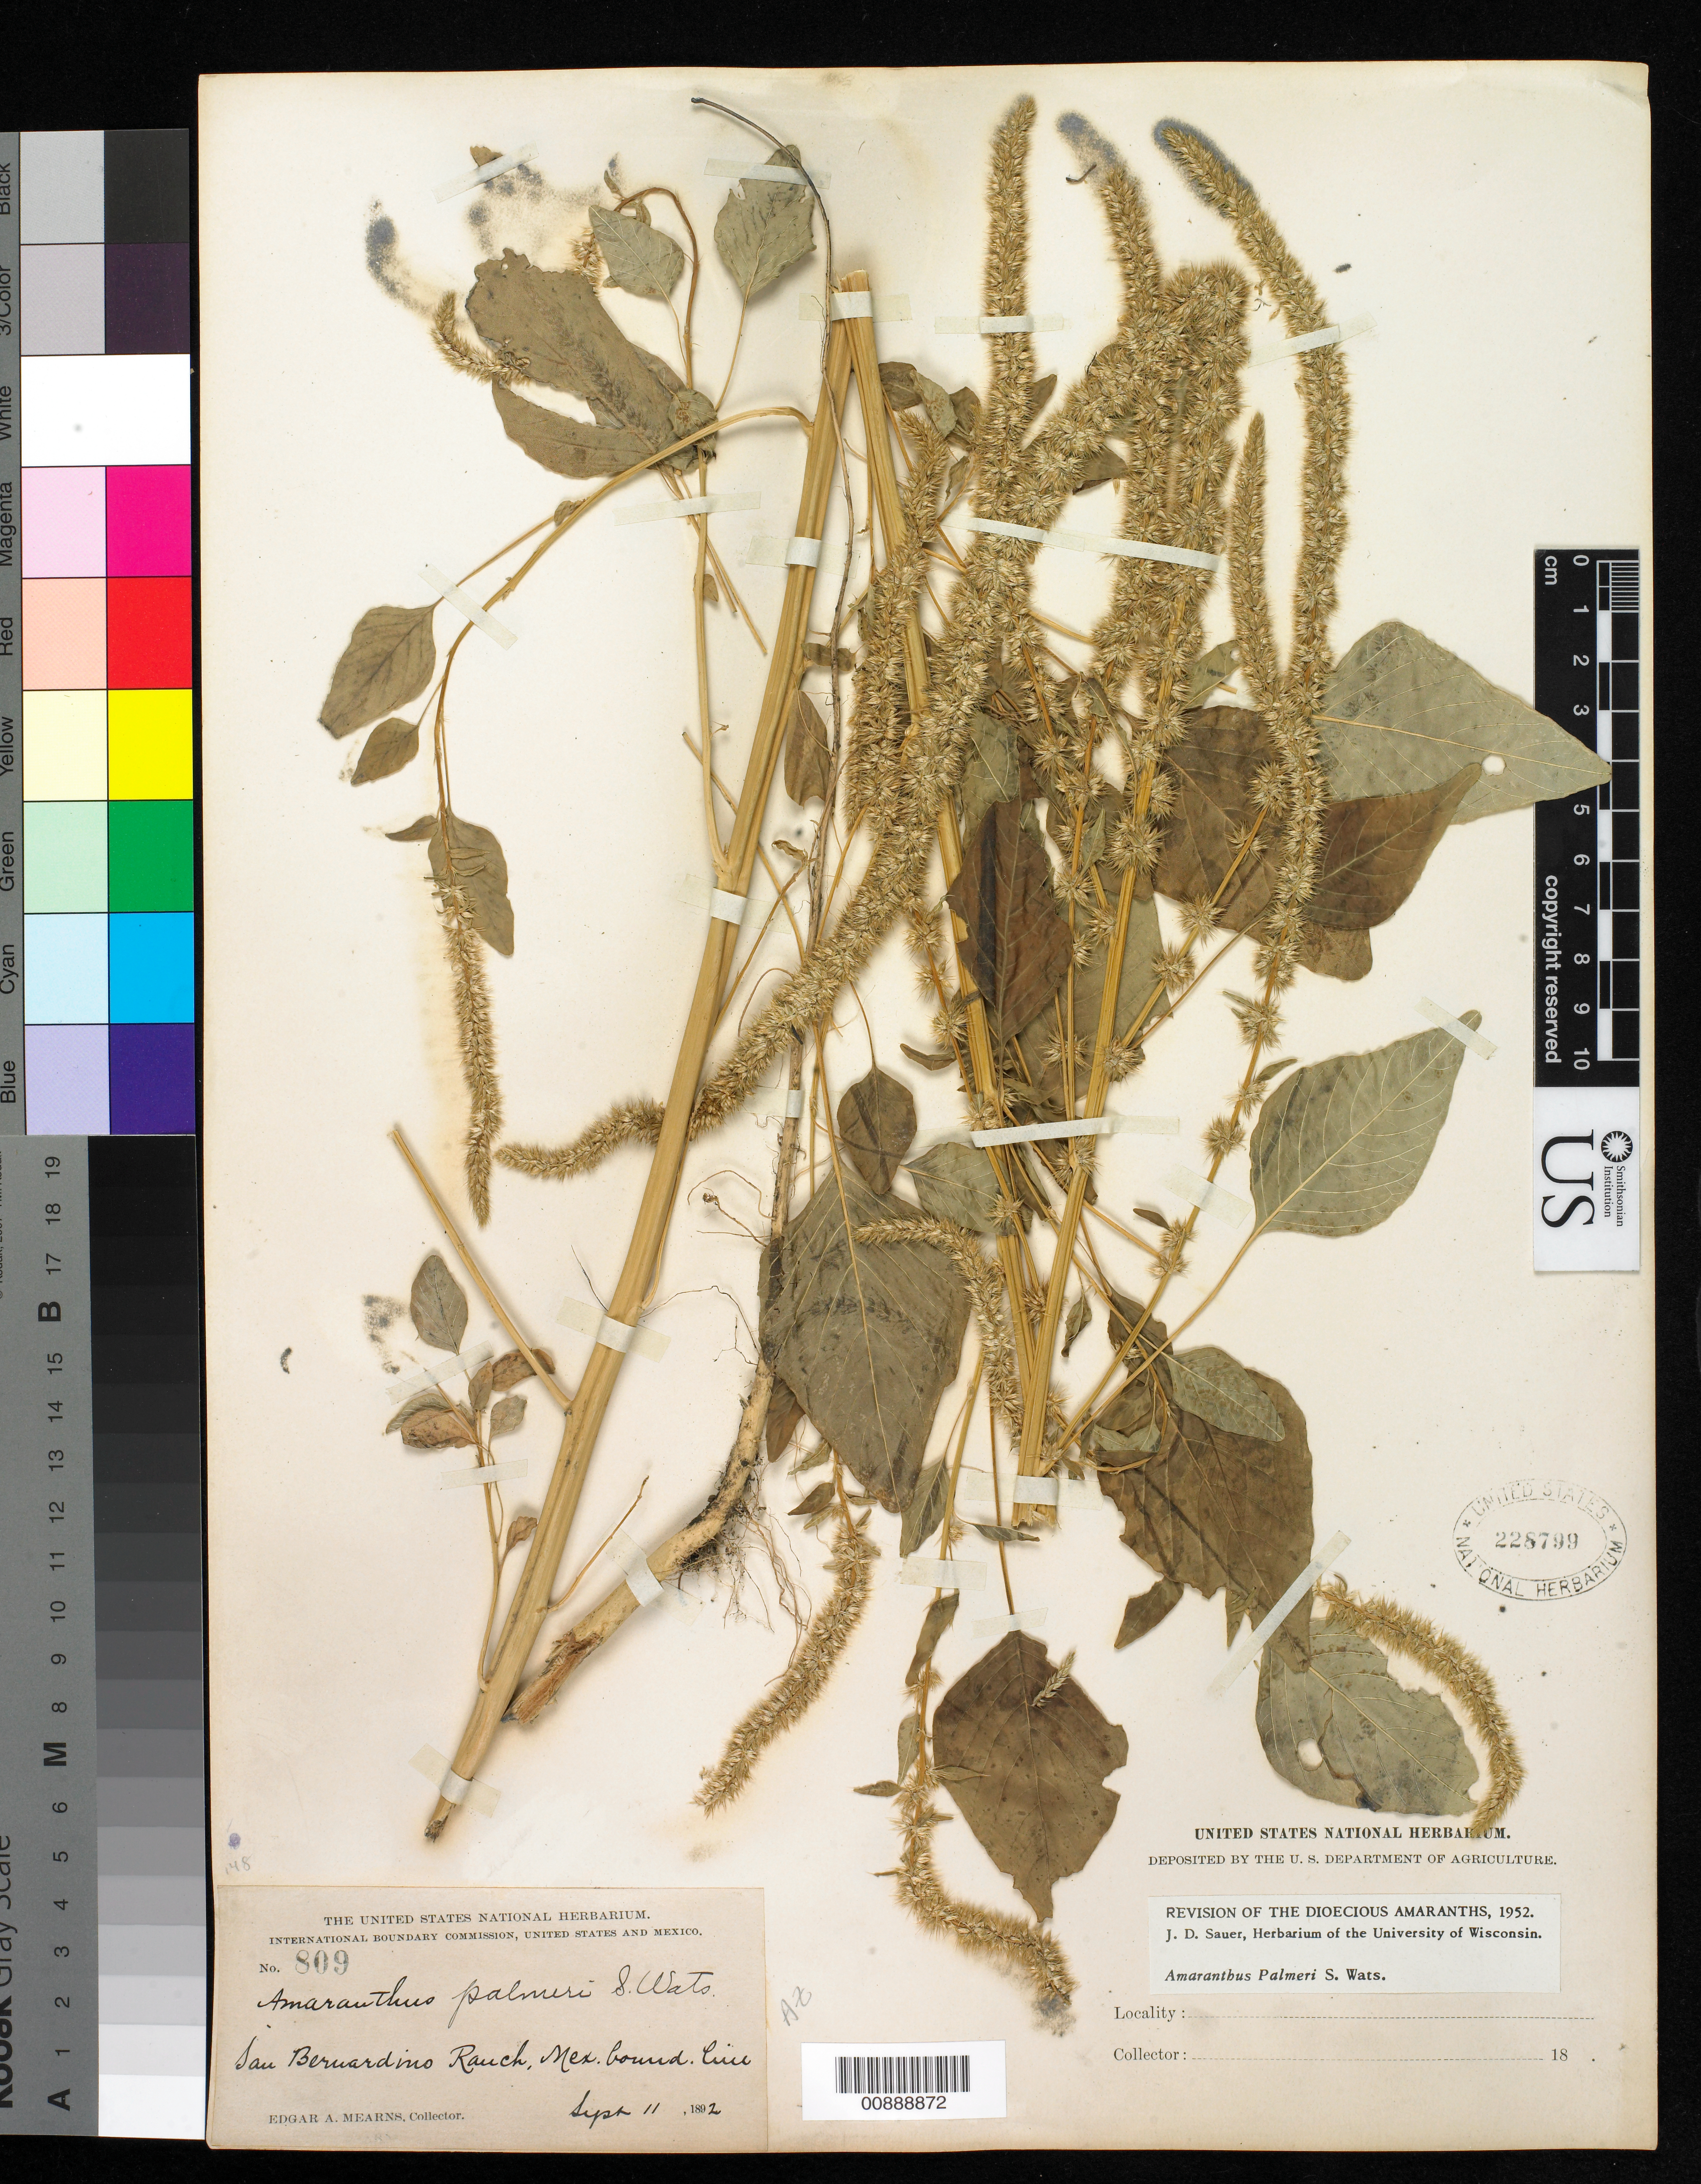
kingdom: Plantae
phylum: Tracheophyta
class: Magnoliopsida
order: Caryophyllales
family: Amaranthaceae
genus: Amaranthus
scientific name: Amaranthus palmeri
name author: S. Watson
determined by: Sauer, J. D.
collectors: E. A. Mearns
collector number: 809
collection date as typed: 11 Sep 1892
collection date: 1892-09-11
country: United States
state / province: Arizona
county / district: Cochise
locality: San Bernardino Ranch, Mexican Boundary Line.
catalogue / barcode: US 228799